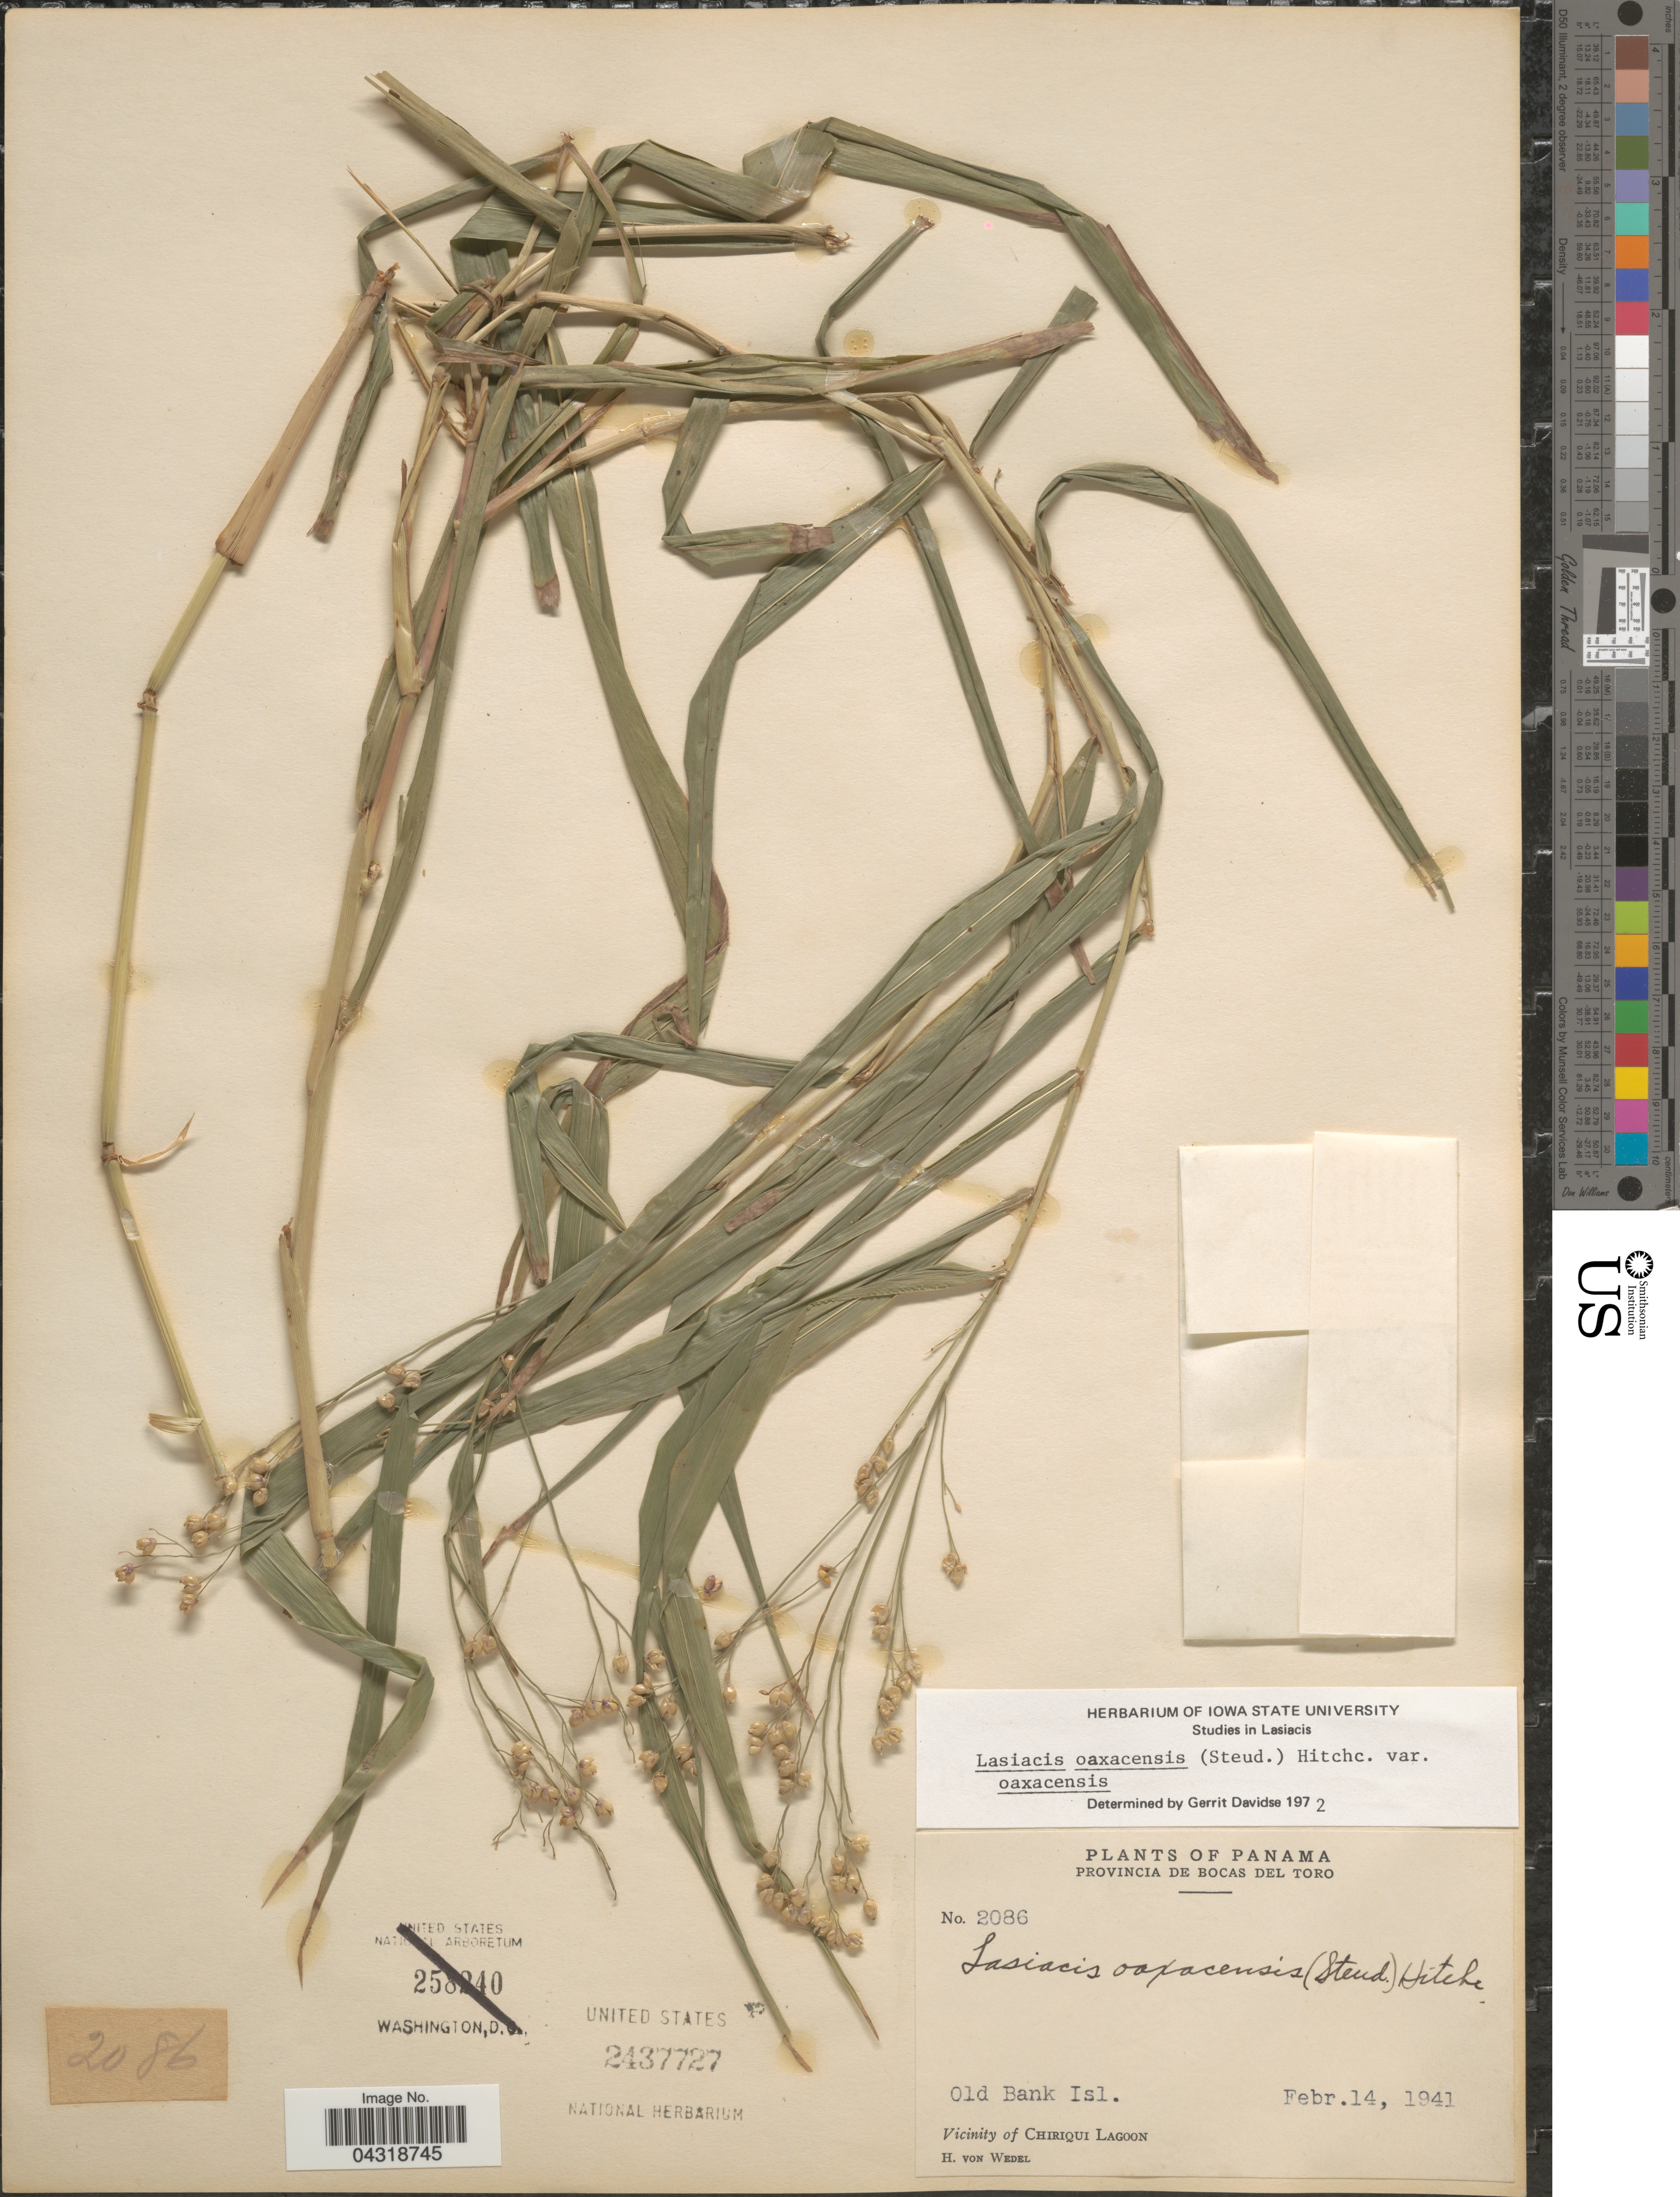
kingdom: Plantae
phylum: Tracheophyta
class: Liliopsida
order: Poales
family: Poaceae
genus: Lasiacis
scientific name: Lasiacis oaxacensis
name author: (Steud.) Hitchc.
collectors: H. von Wedel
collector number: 2086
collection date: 1941-02-14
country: Panama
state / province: Bocas del Toro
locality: Old Bank Isl. Vicinity of Chiriqui Lagoon.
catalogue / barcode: US 2437727